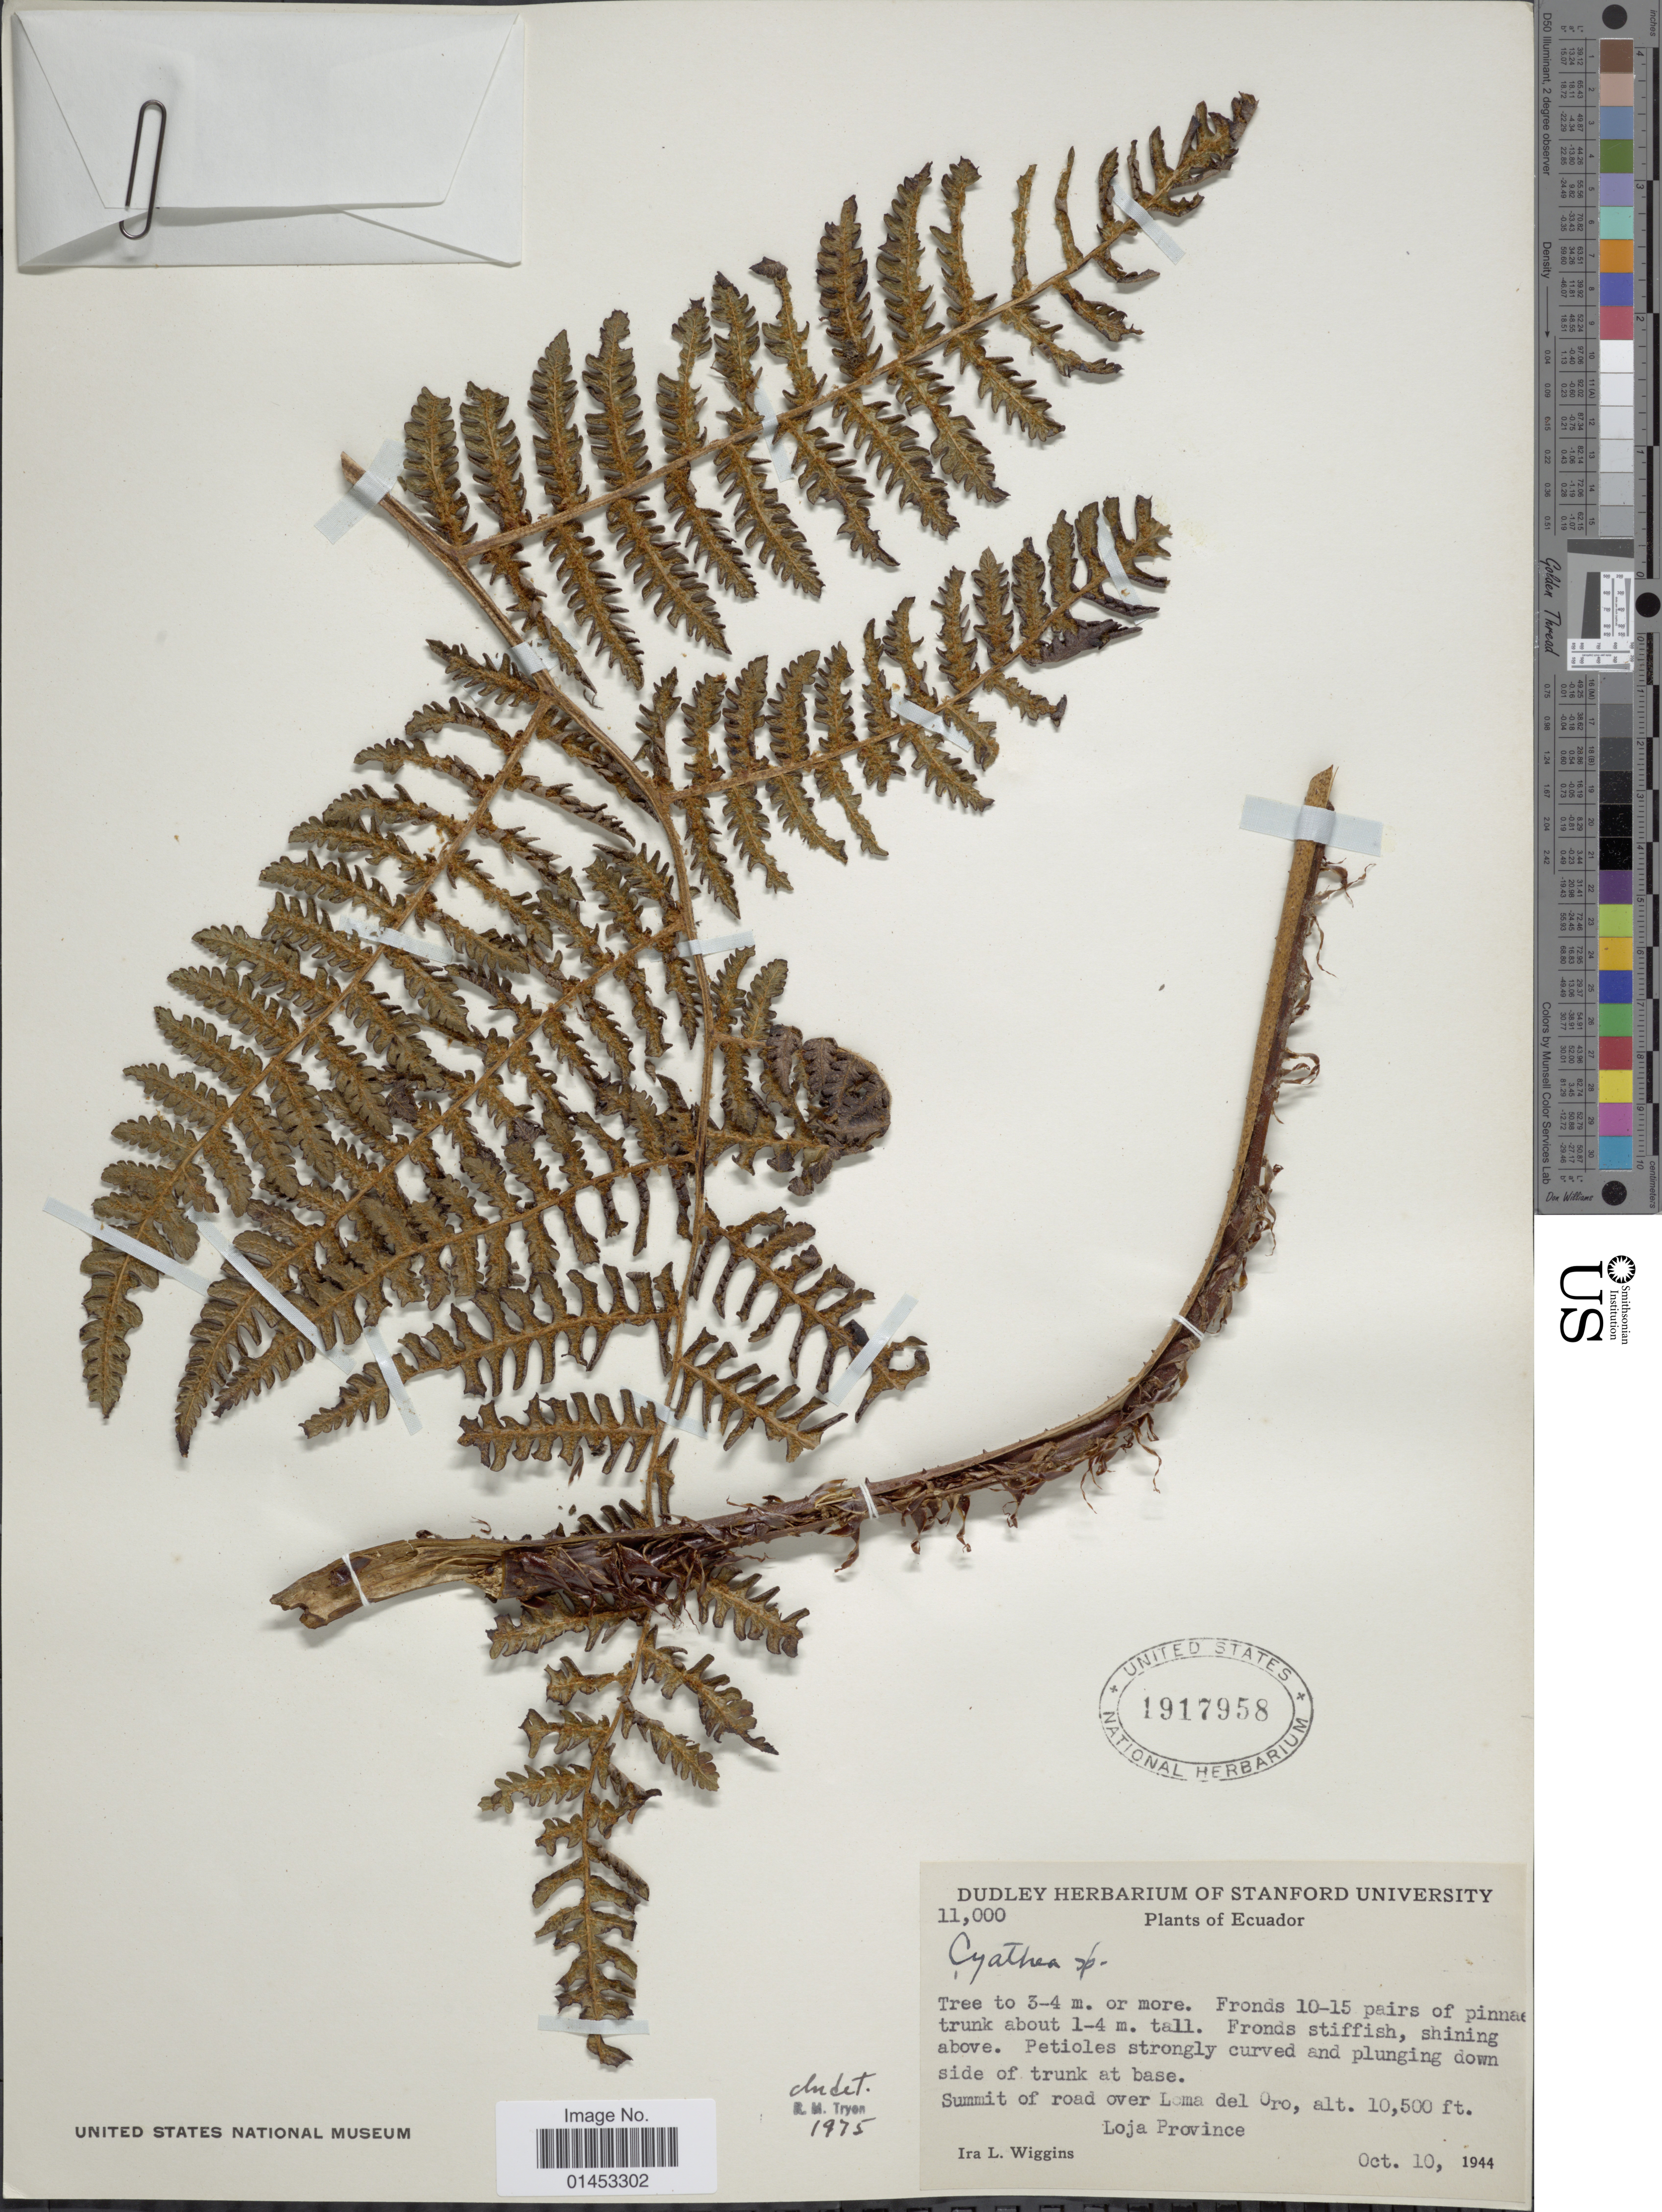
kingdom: Plantae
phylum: Tracheophyta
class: Polypodiopsida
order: Cyatheales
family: Cyatheaceae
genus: Cyathea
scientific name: Cyathea sp.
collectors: I. L. Wiggins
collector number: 11000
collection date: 1944-10-10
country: Ecuador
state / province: Loja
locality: Summit of road over Loma del Oro, Loja Province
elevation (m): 3200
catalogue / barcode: US 1917958